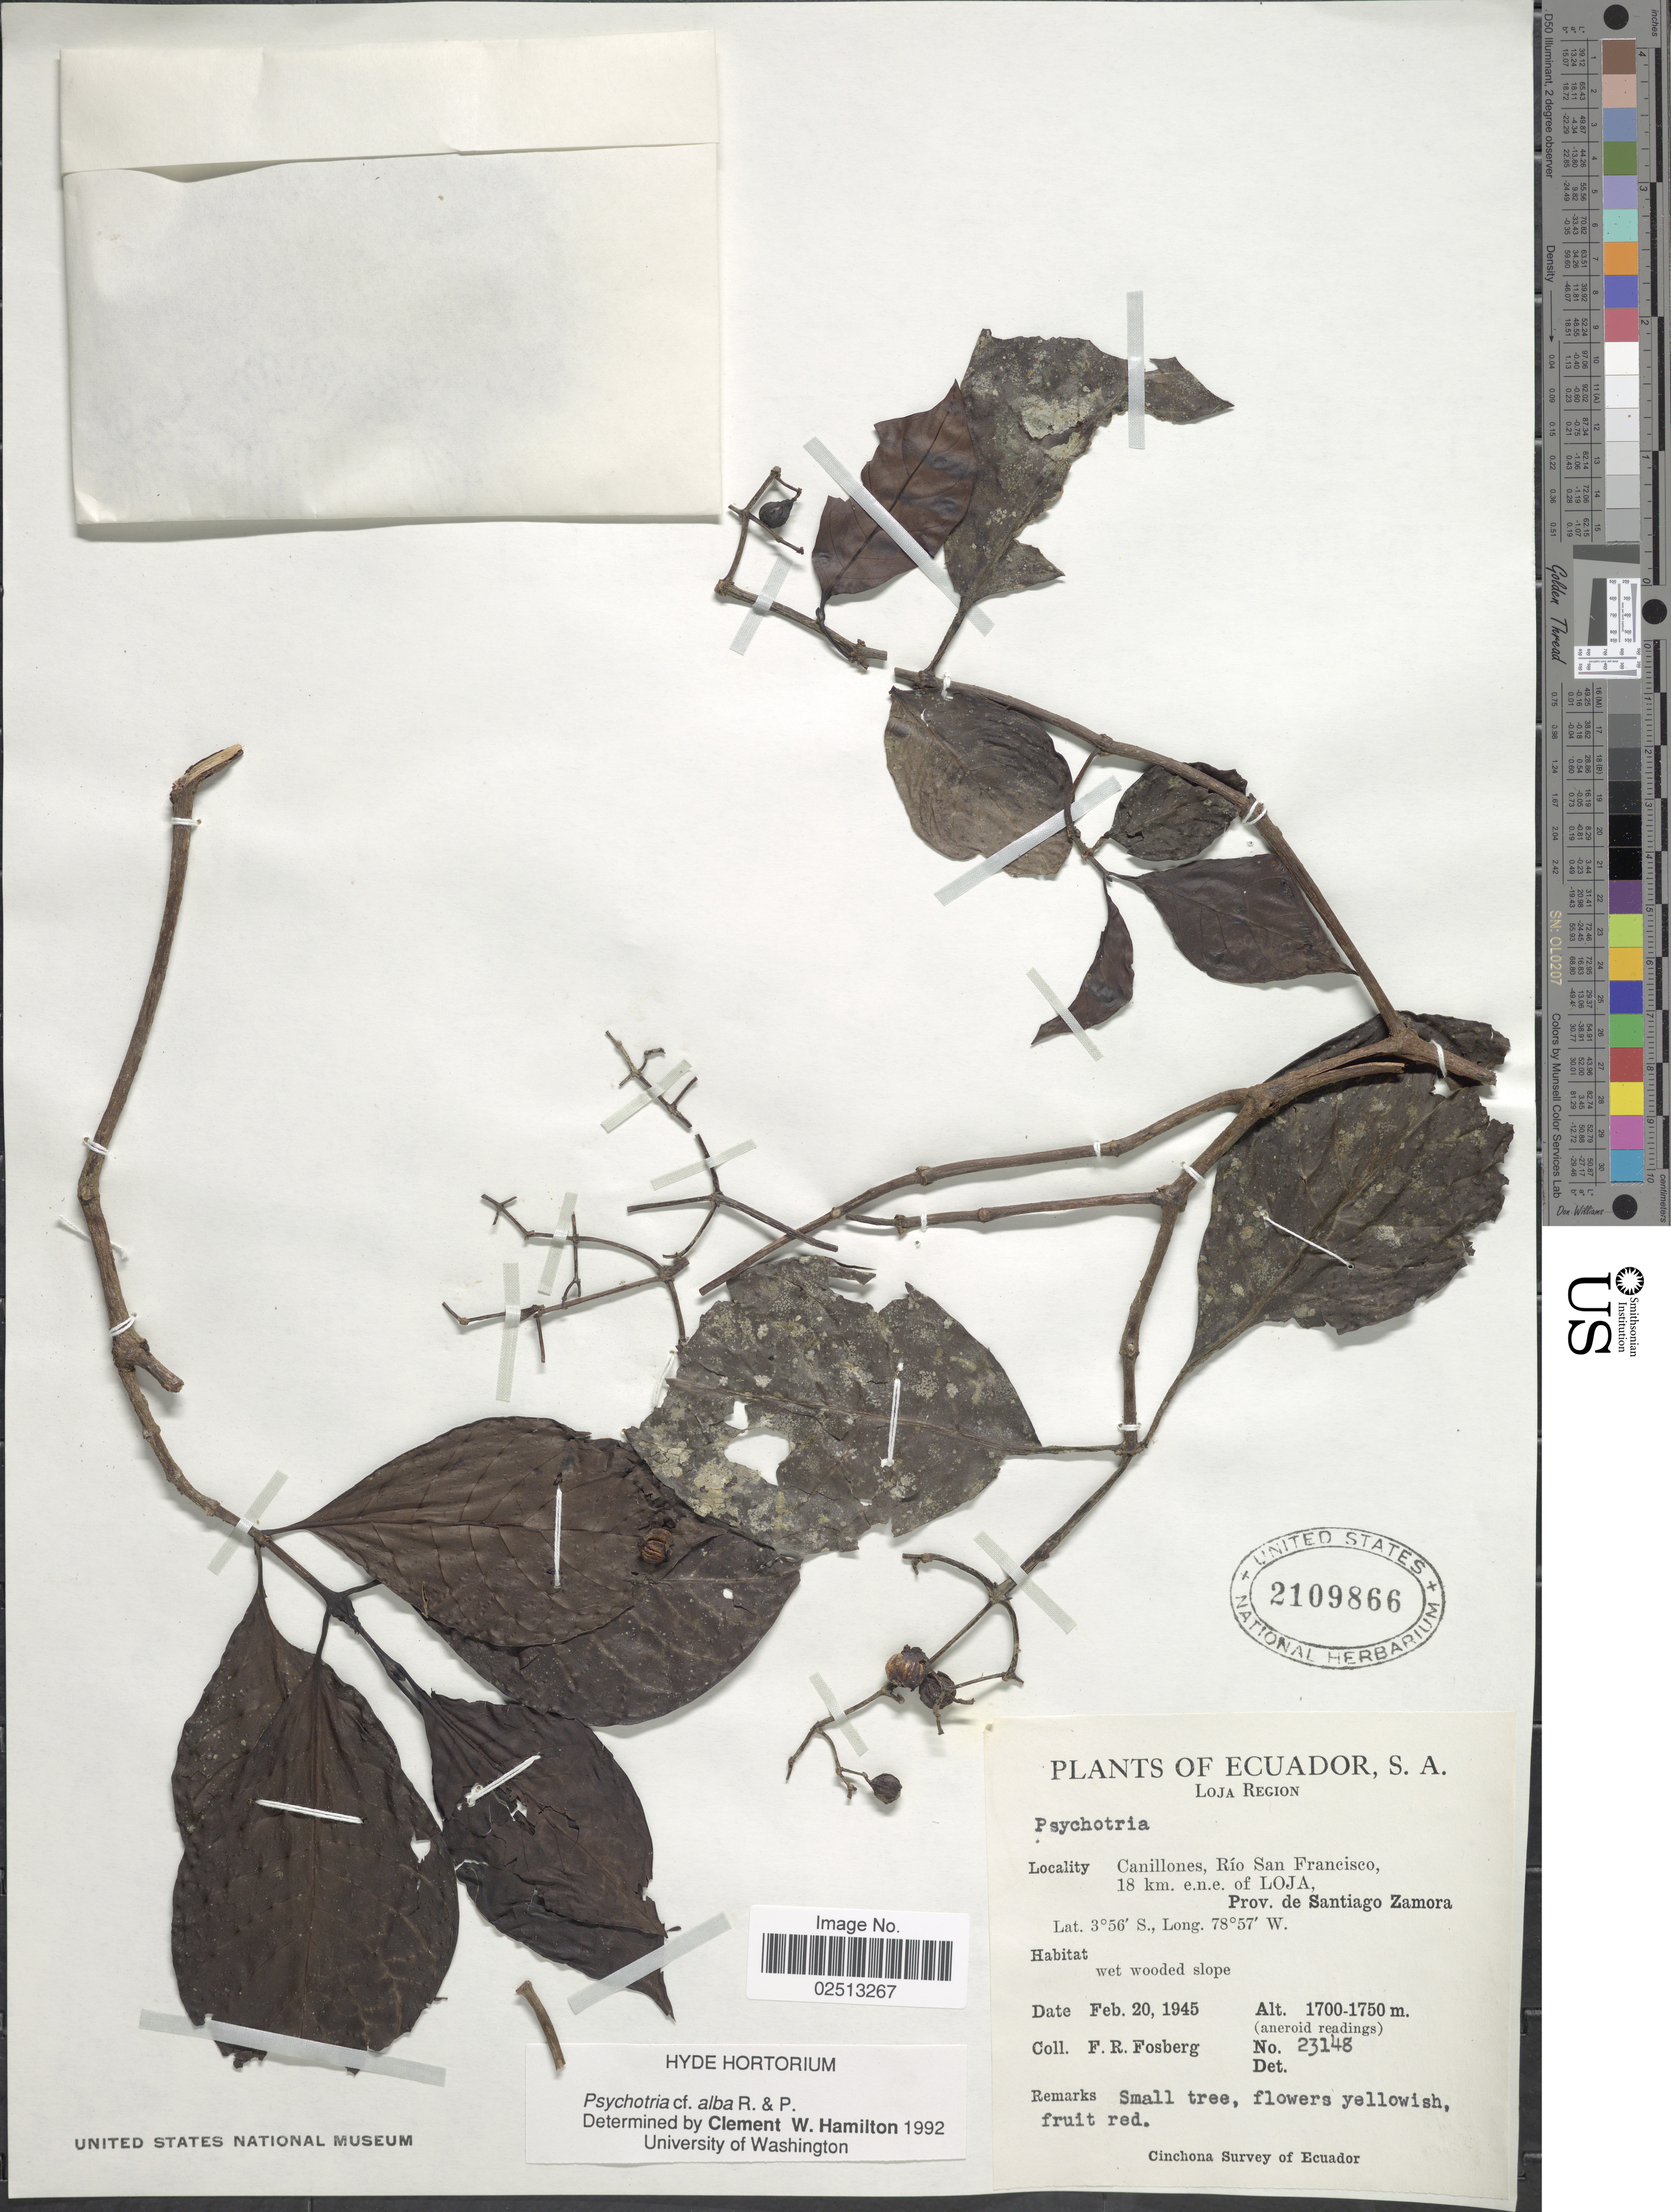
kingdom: Plantae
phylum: Tracheophyta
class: Magnoliopsida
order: Gentianales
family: Rubiaceae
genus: Psychotria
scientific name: Psychotria alba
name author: Ruiz & Pav.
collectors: F. R. Fosberg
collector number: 23148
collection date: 1945-02-20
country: Ecuador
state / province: Loja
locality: Canillones, Rio San Francisco, 18 km. e.n.e of Loja, Prov. de Santiago Zamora.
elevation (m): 1700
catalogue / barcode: US 2109866